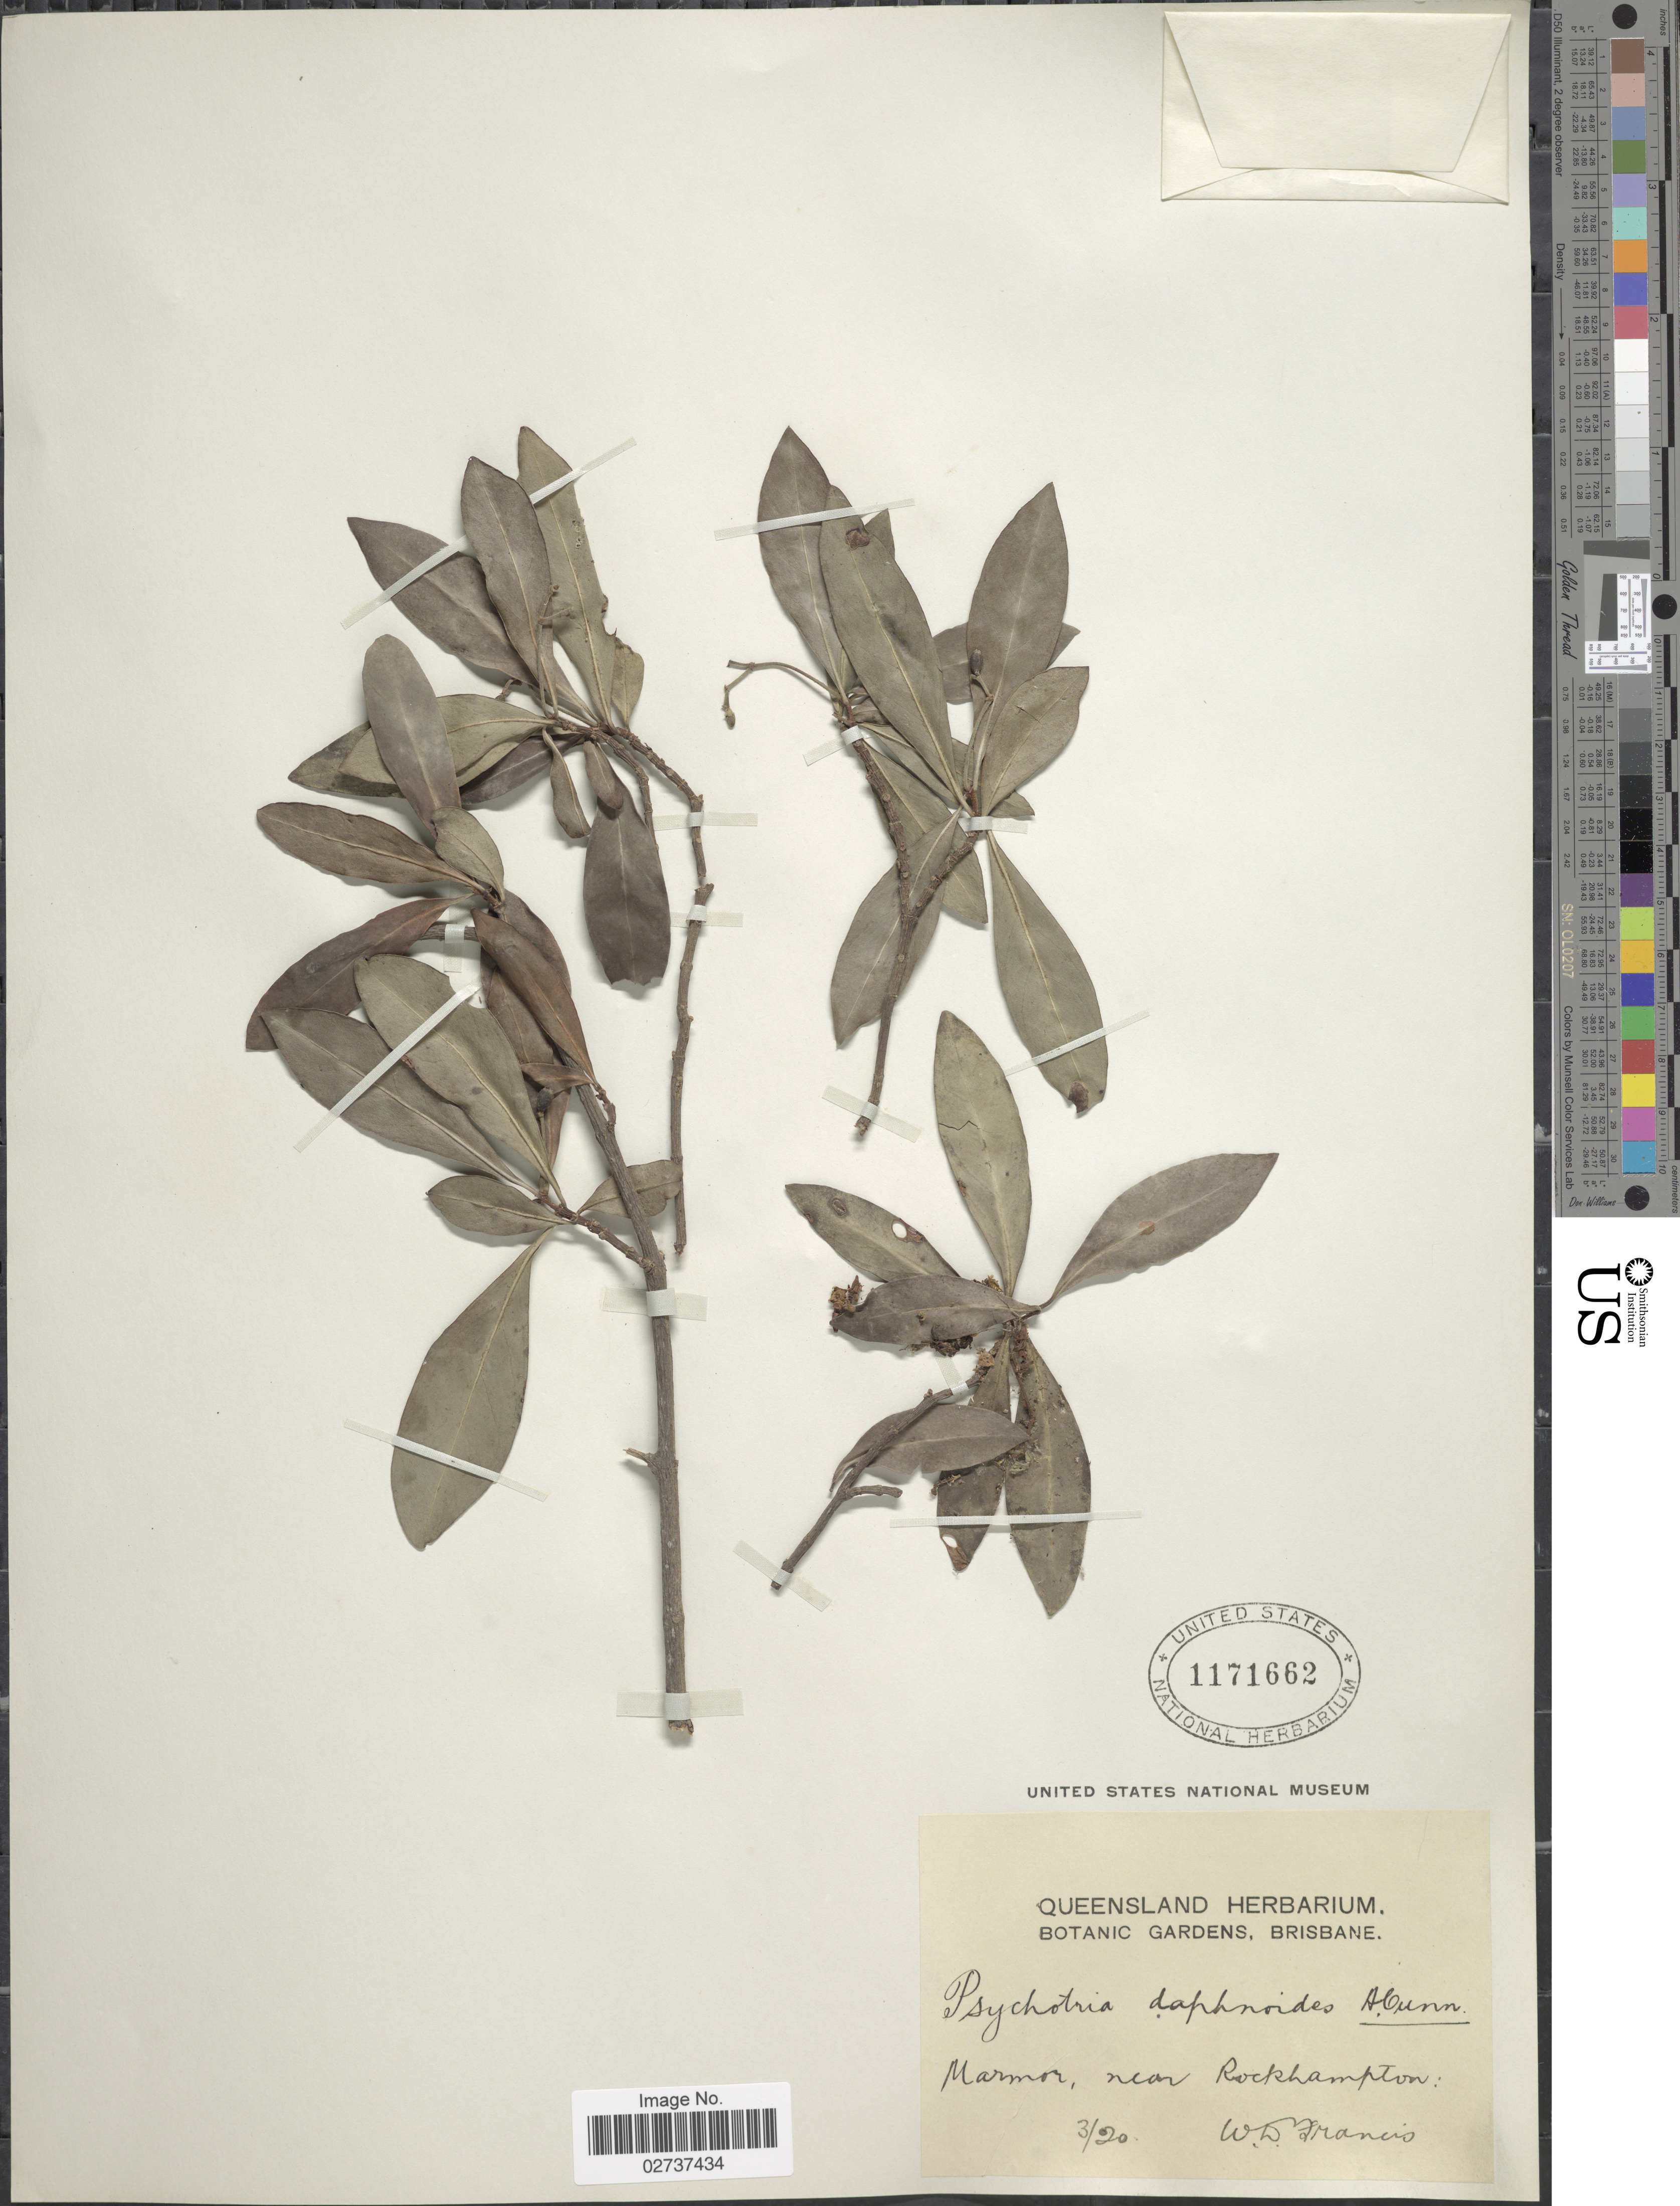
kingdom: Plantae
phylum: Tracheophyta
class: Magnoliopsida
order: Gentianales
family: Rubiaceae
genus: Psychotria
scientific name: Psychotria daphnoides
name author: A. Cunn. ex Hook.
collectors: W. Francis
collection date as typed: Transcribed d/m/y: /3/20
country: Australia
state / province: Queensland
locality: Marmor, near Rockhampton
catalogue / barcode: US 1171662